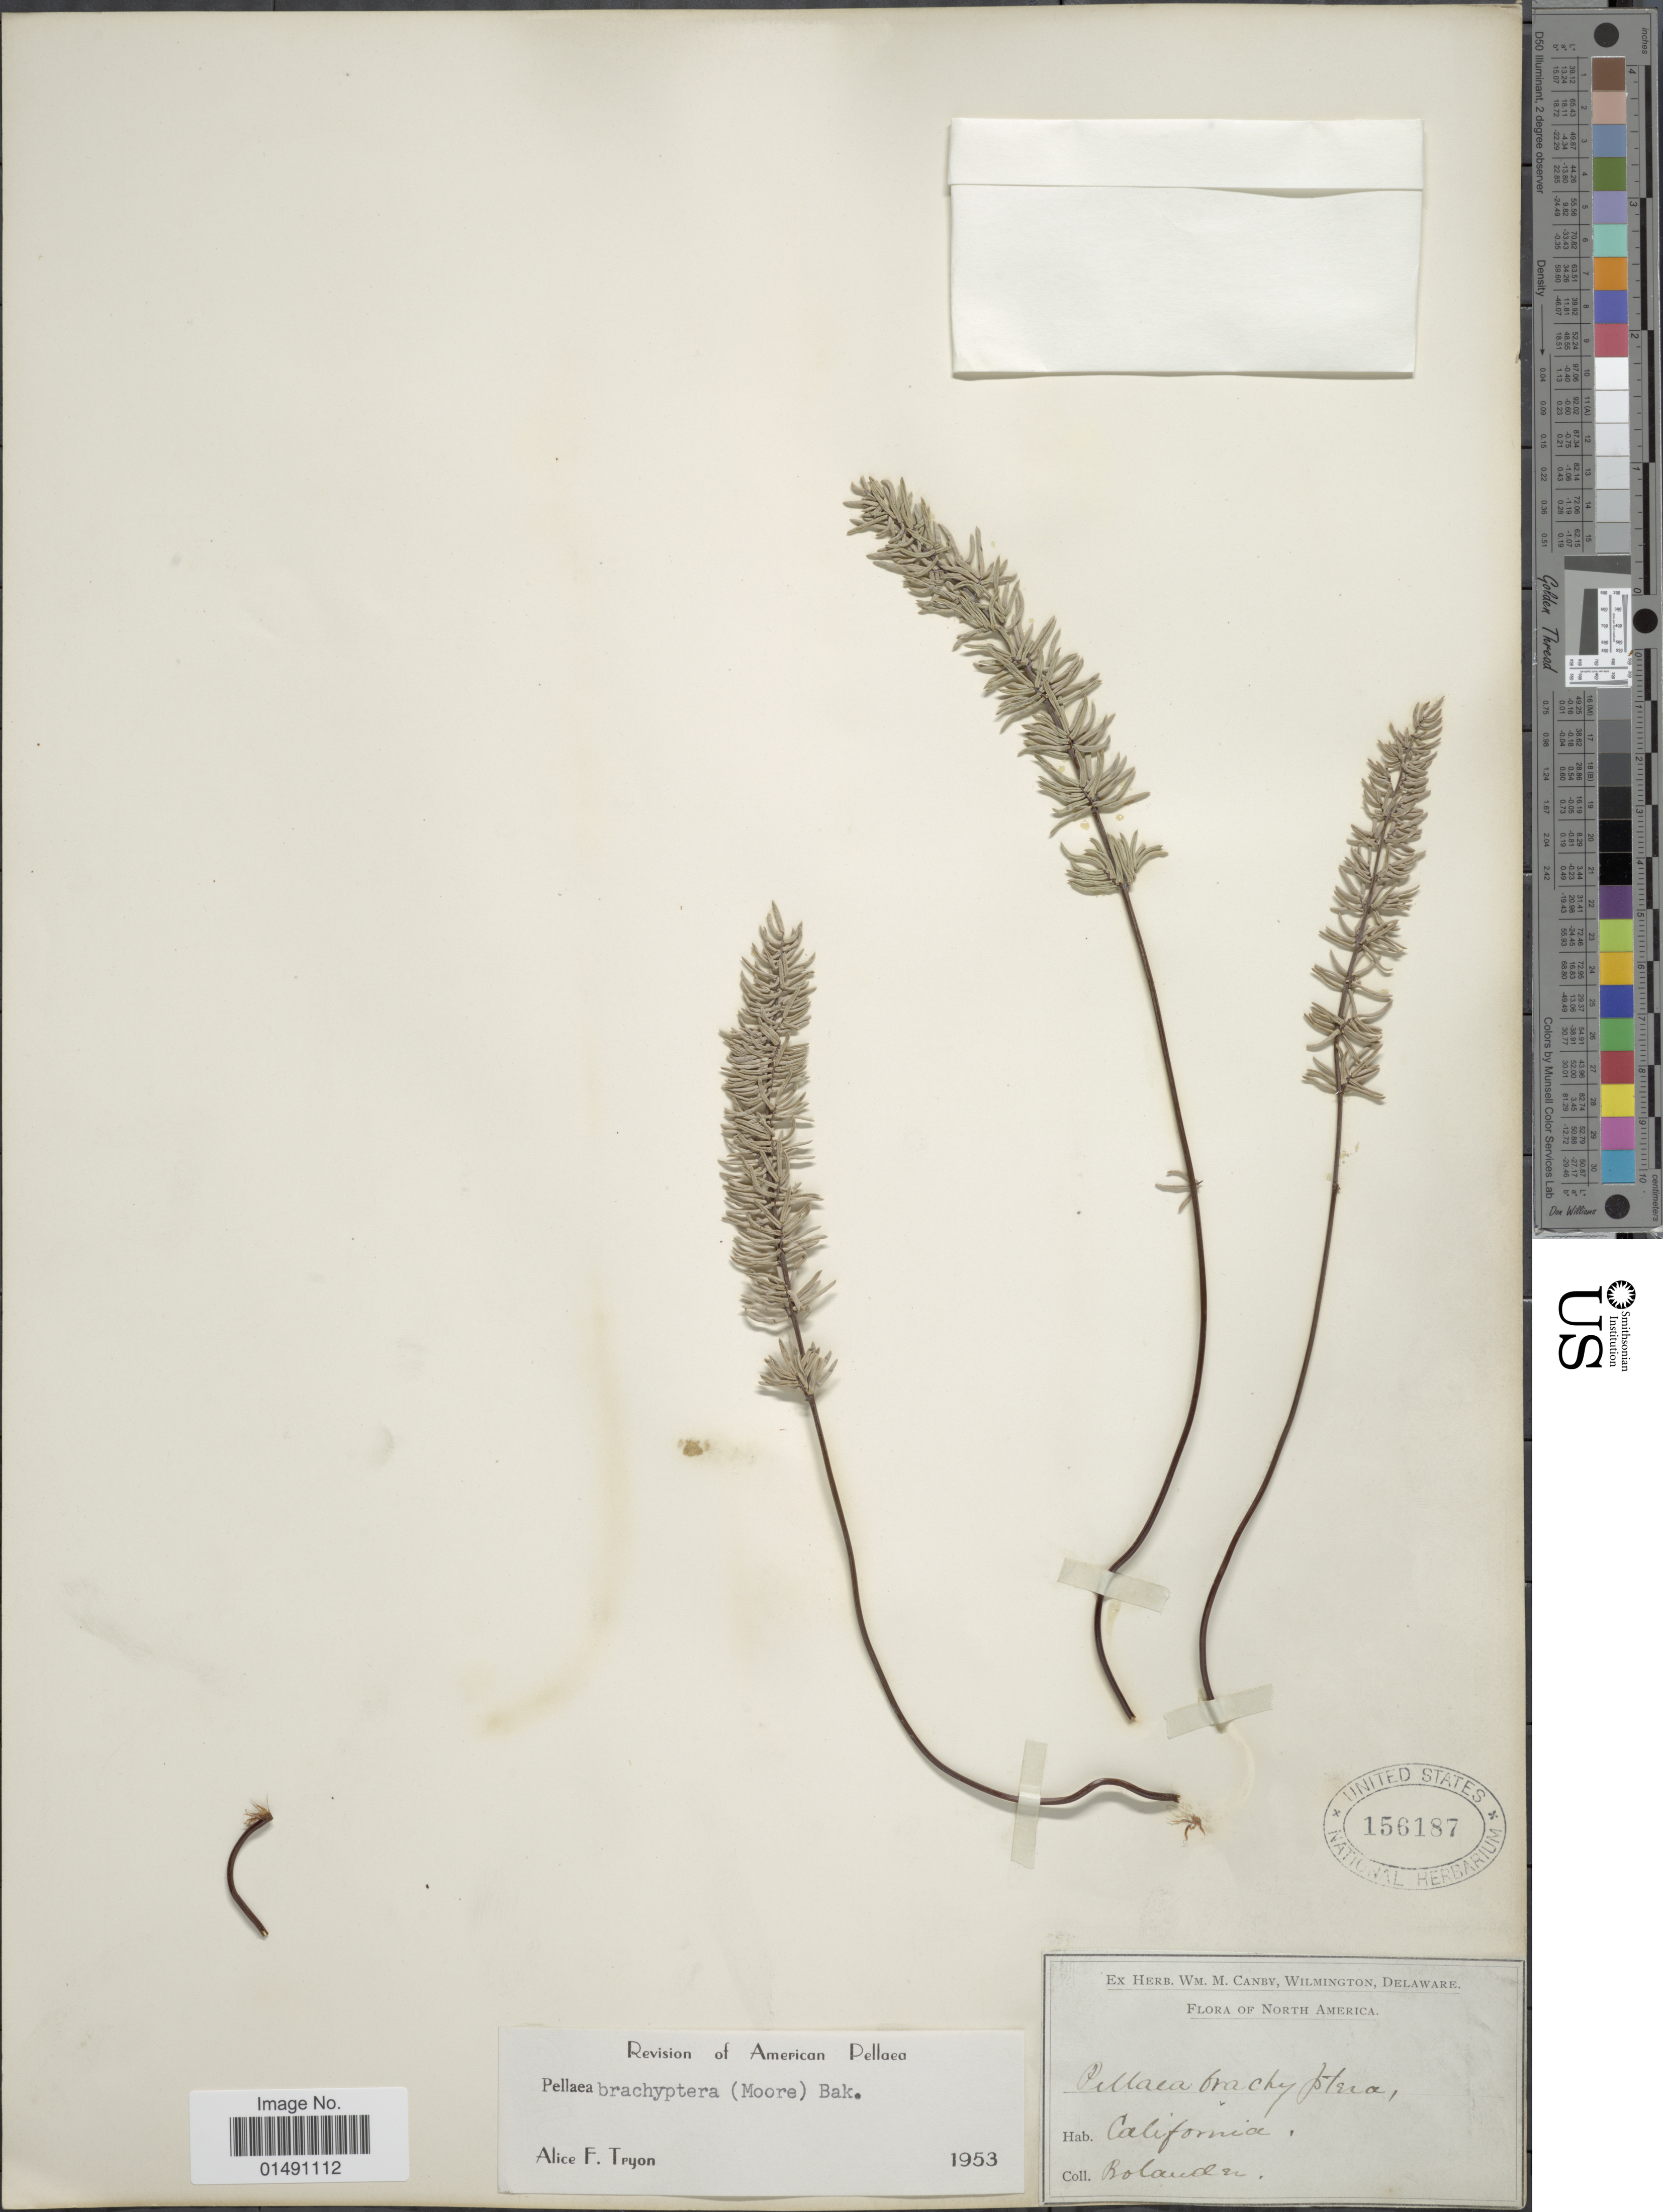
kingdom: Plantae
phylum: Tracheophyta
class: Polypodiopsida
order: Polypodiales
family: Pteridaceae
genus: Pellaea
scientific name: Pellaea brachyptera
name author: (T. Moore) Baker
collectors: -. Bolander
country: United States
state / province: California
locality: Northern America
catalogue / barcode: US 156187